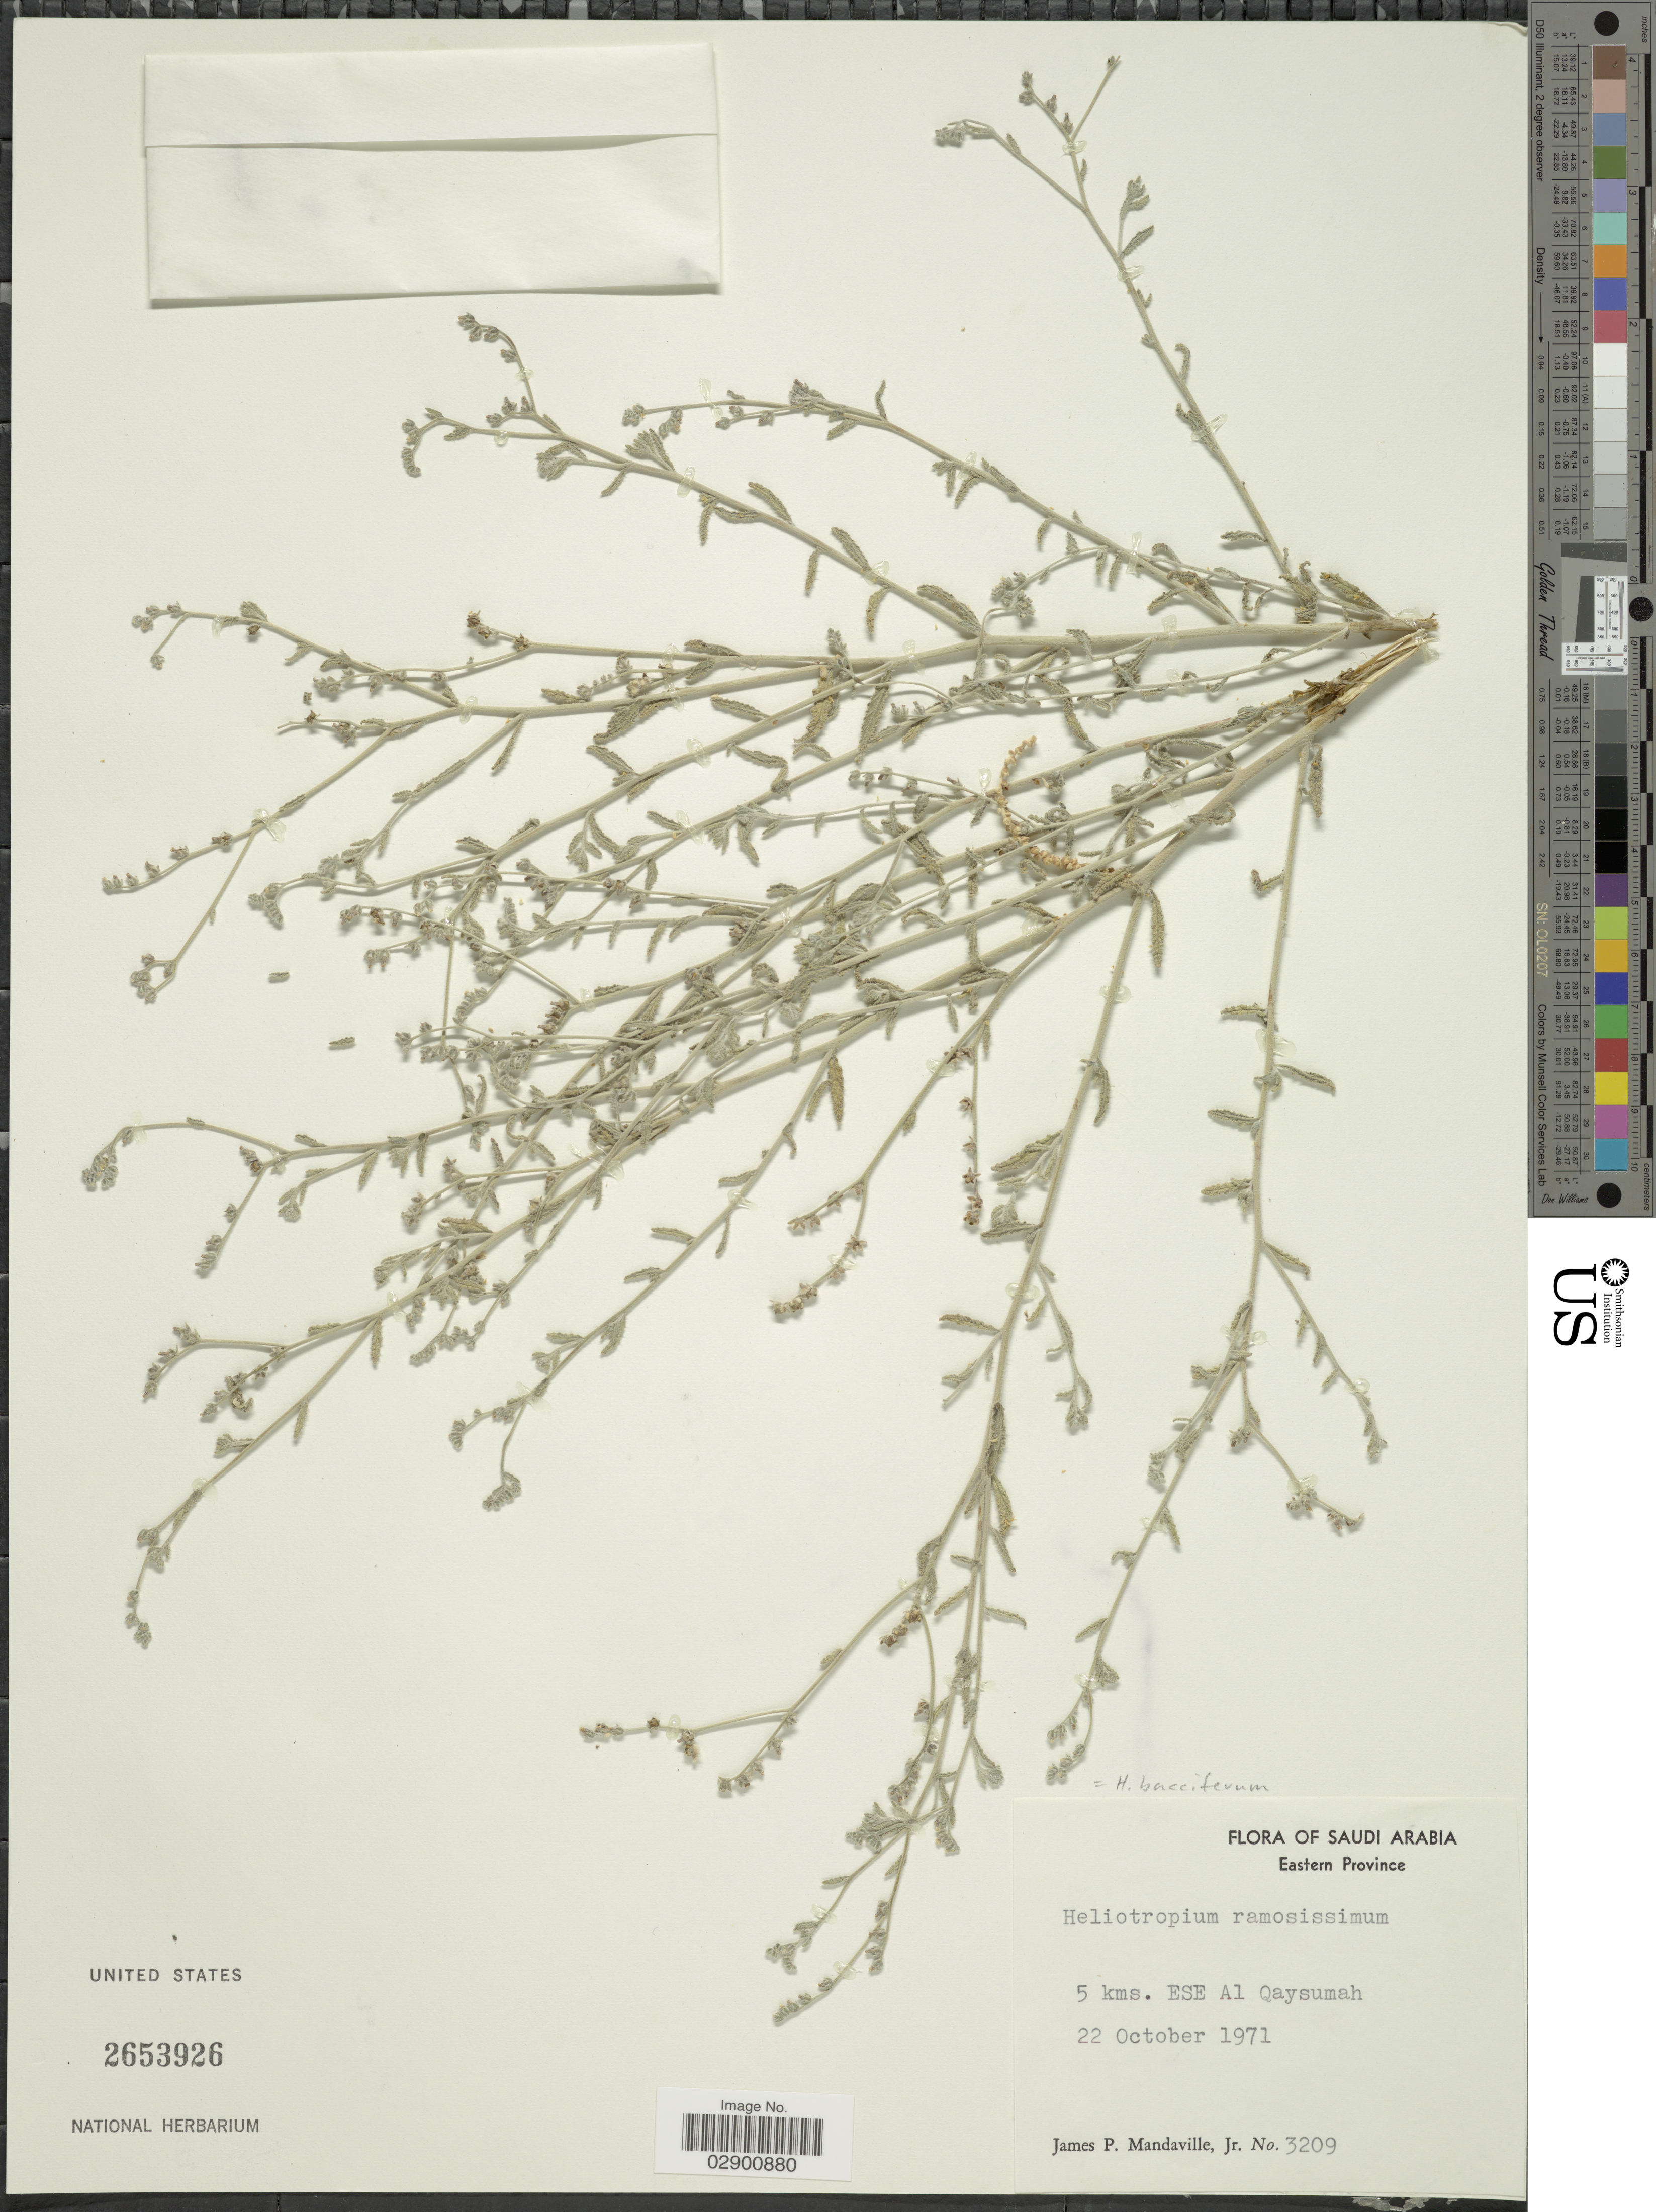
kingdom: Plantae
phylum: Tracheophyta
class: Magnoliopsida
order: Boraginales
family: Heliotropiaceae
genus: Heliotropium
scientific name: Heliotropium bacciferum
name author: Forssk.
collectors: J. Mandaville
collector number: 3209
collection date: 1971-10-22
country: Saudi Arabia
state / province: Ash Sharqiyah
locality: Eastern Province. 5 kms. ESE Al Qaysumah.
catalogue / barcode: US 2653926